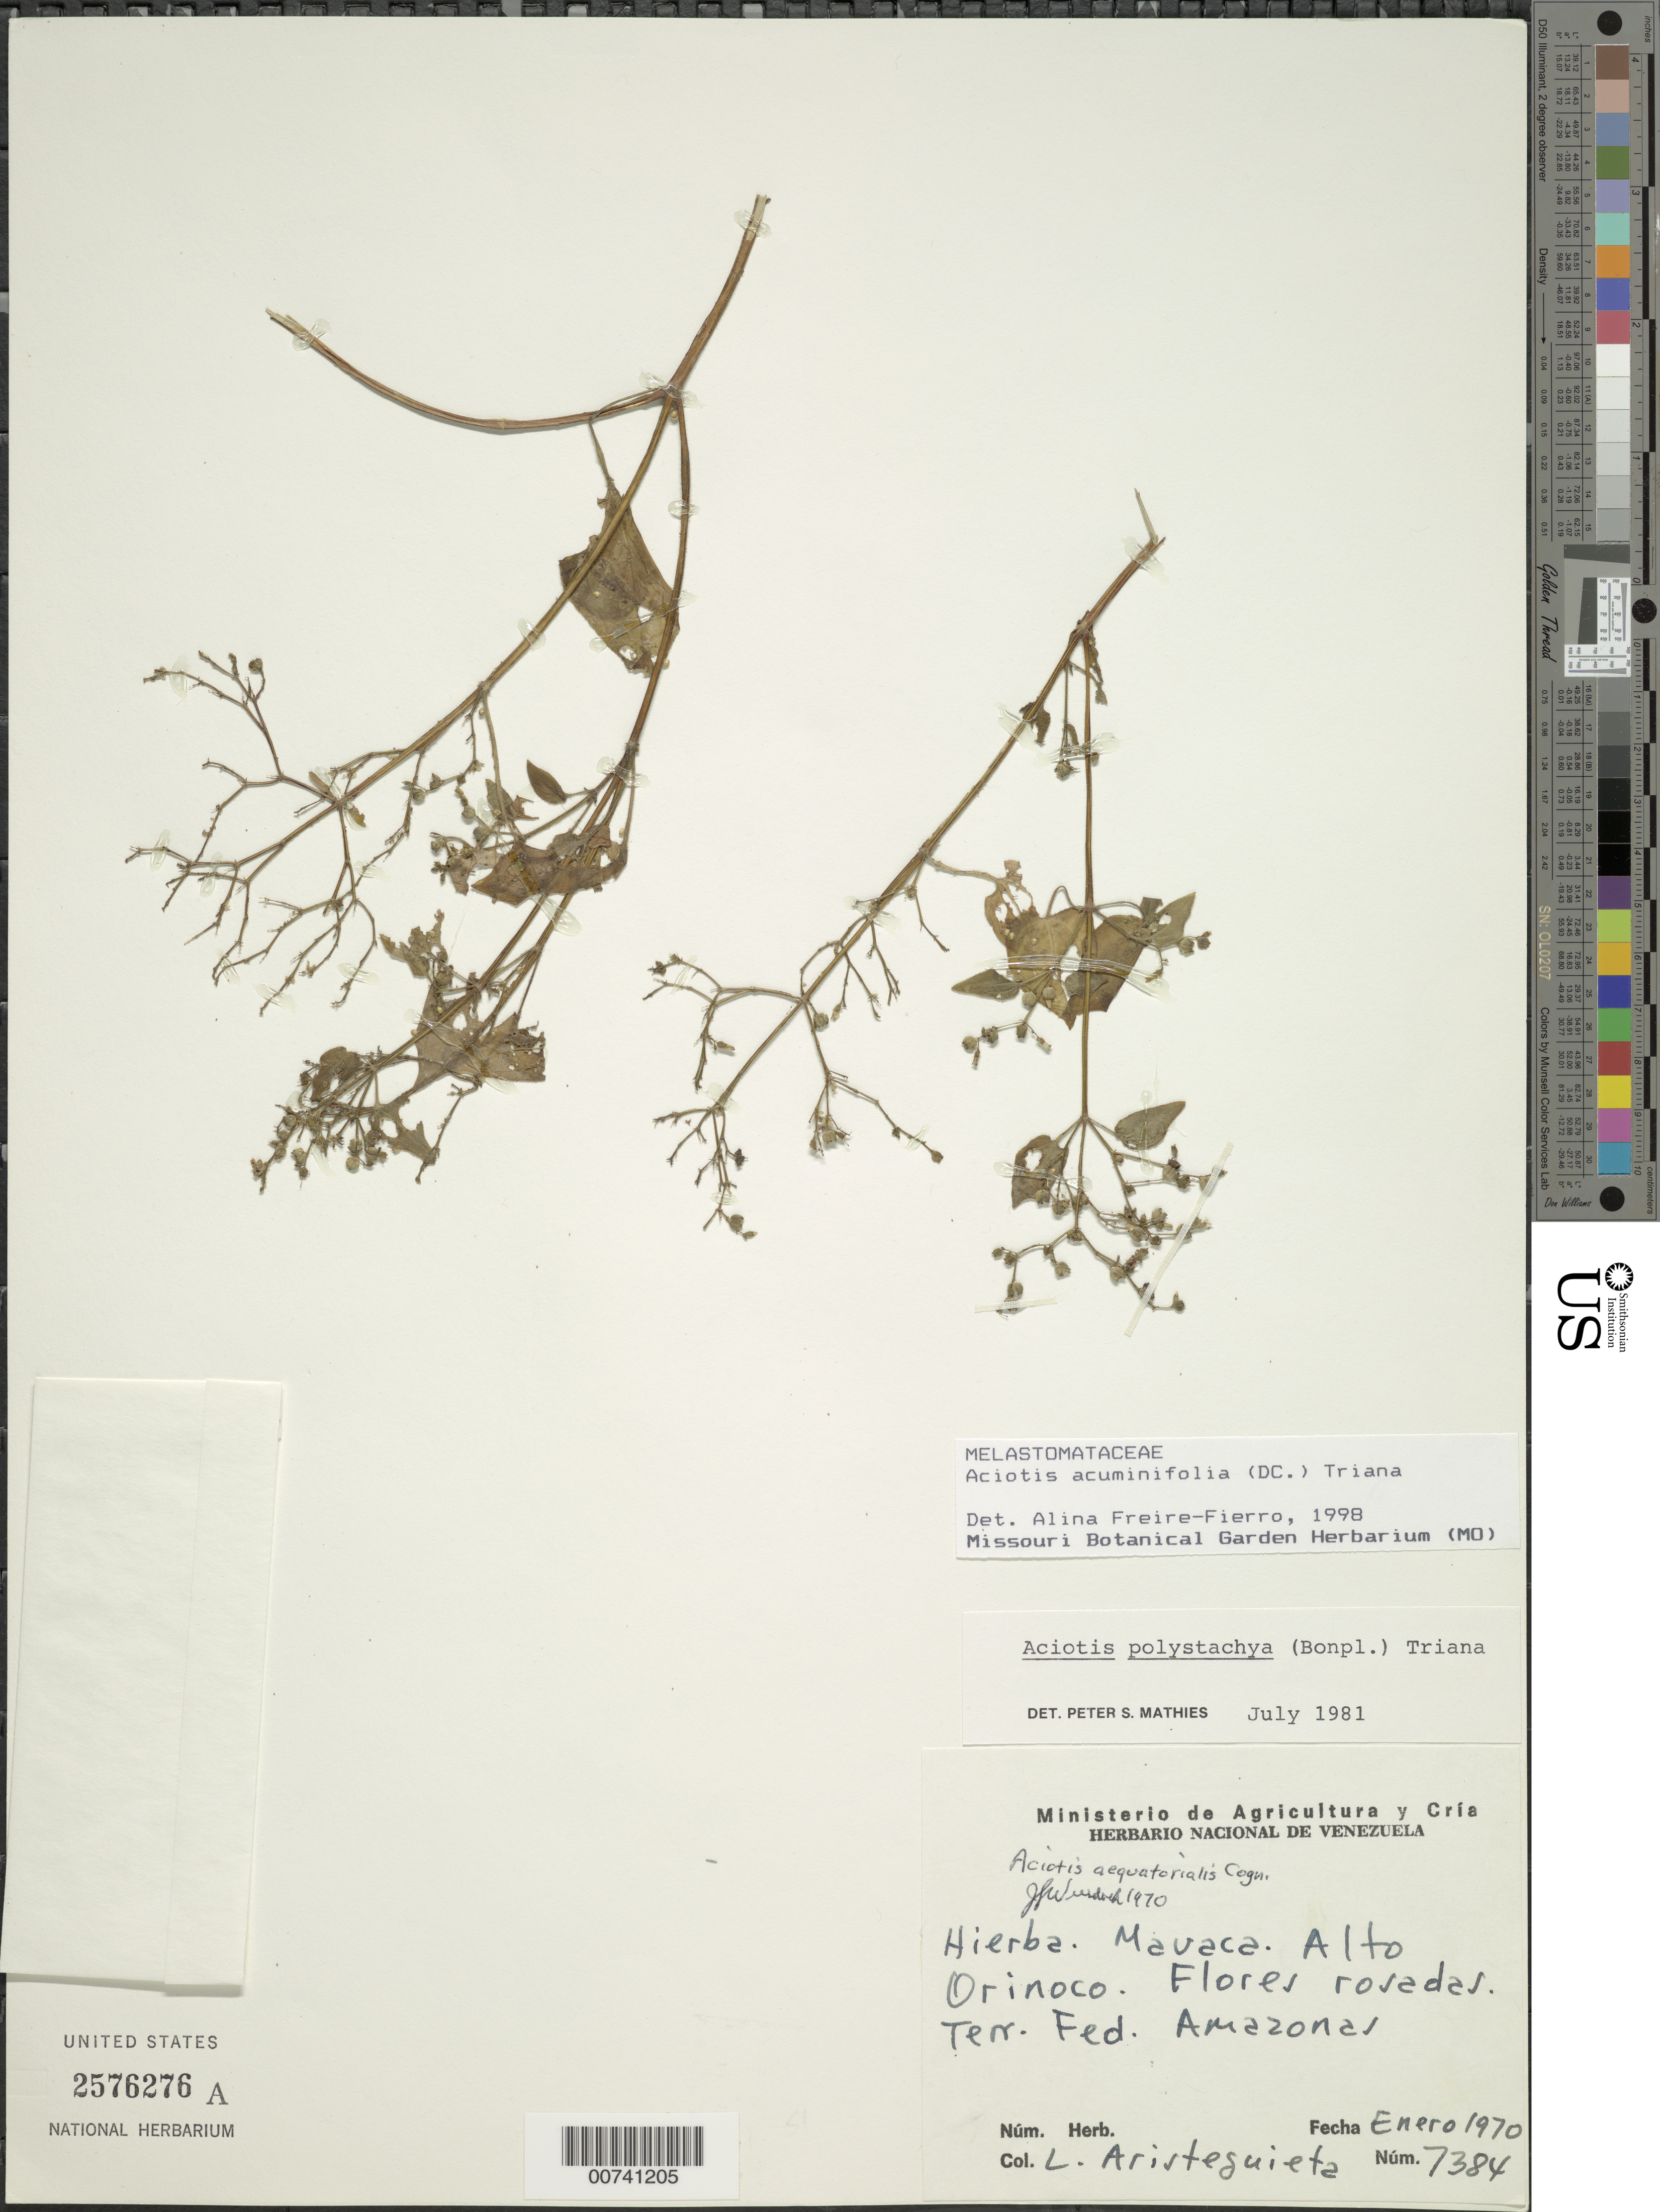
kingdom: Plantae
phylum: Tracheophyta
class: Magnoliopsida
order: Myrtales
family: Melastomataceae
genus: Aciotis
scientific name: Aciotis acuminifolia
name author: (Mart. ex DC.) Triana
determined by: Freire-Fierro, A.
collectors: L. Aristeguieta & J. Lizot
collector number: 7384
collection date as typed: Jan-70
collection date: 1970-01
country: Venezuela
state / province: Amazonas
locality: Mavaca, Alto Orinoco, Indios Guaicas (Yanomanö)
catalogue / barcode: US 2576276A